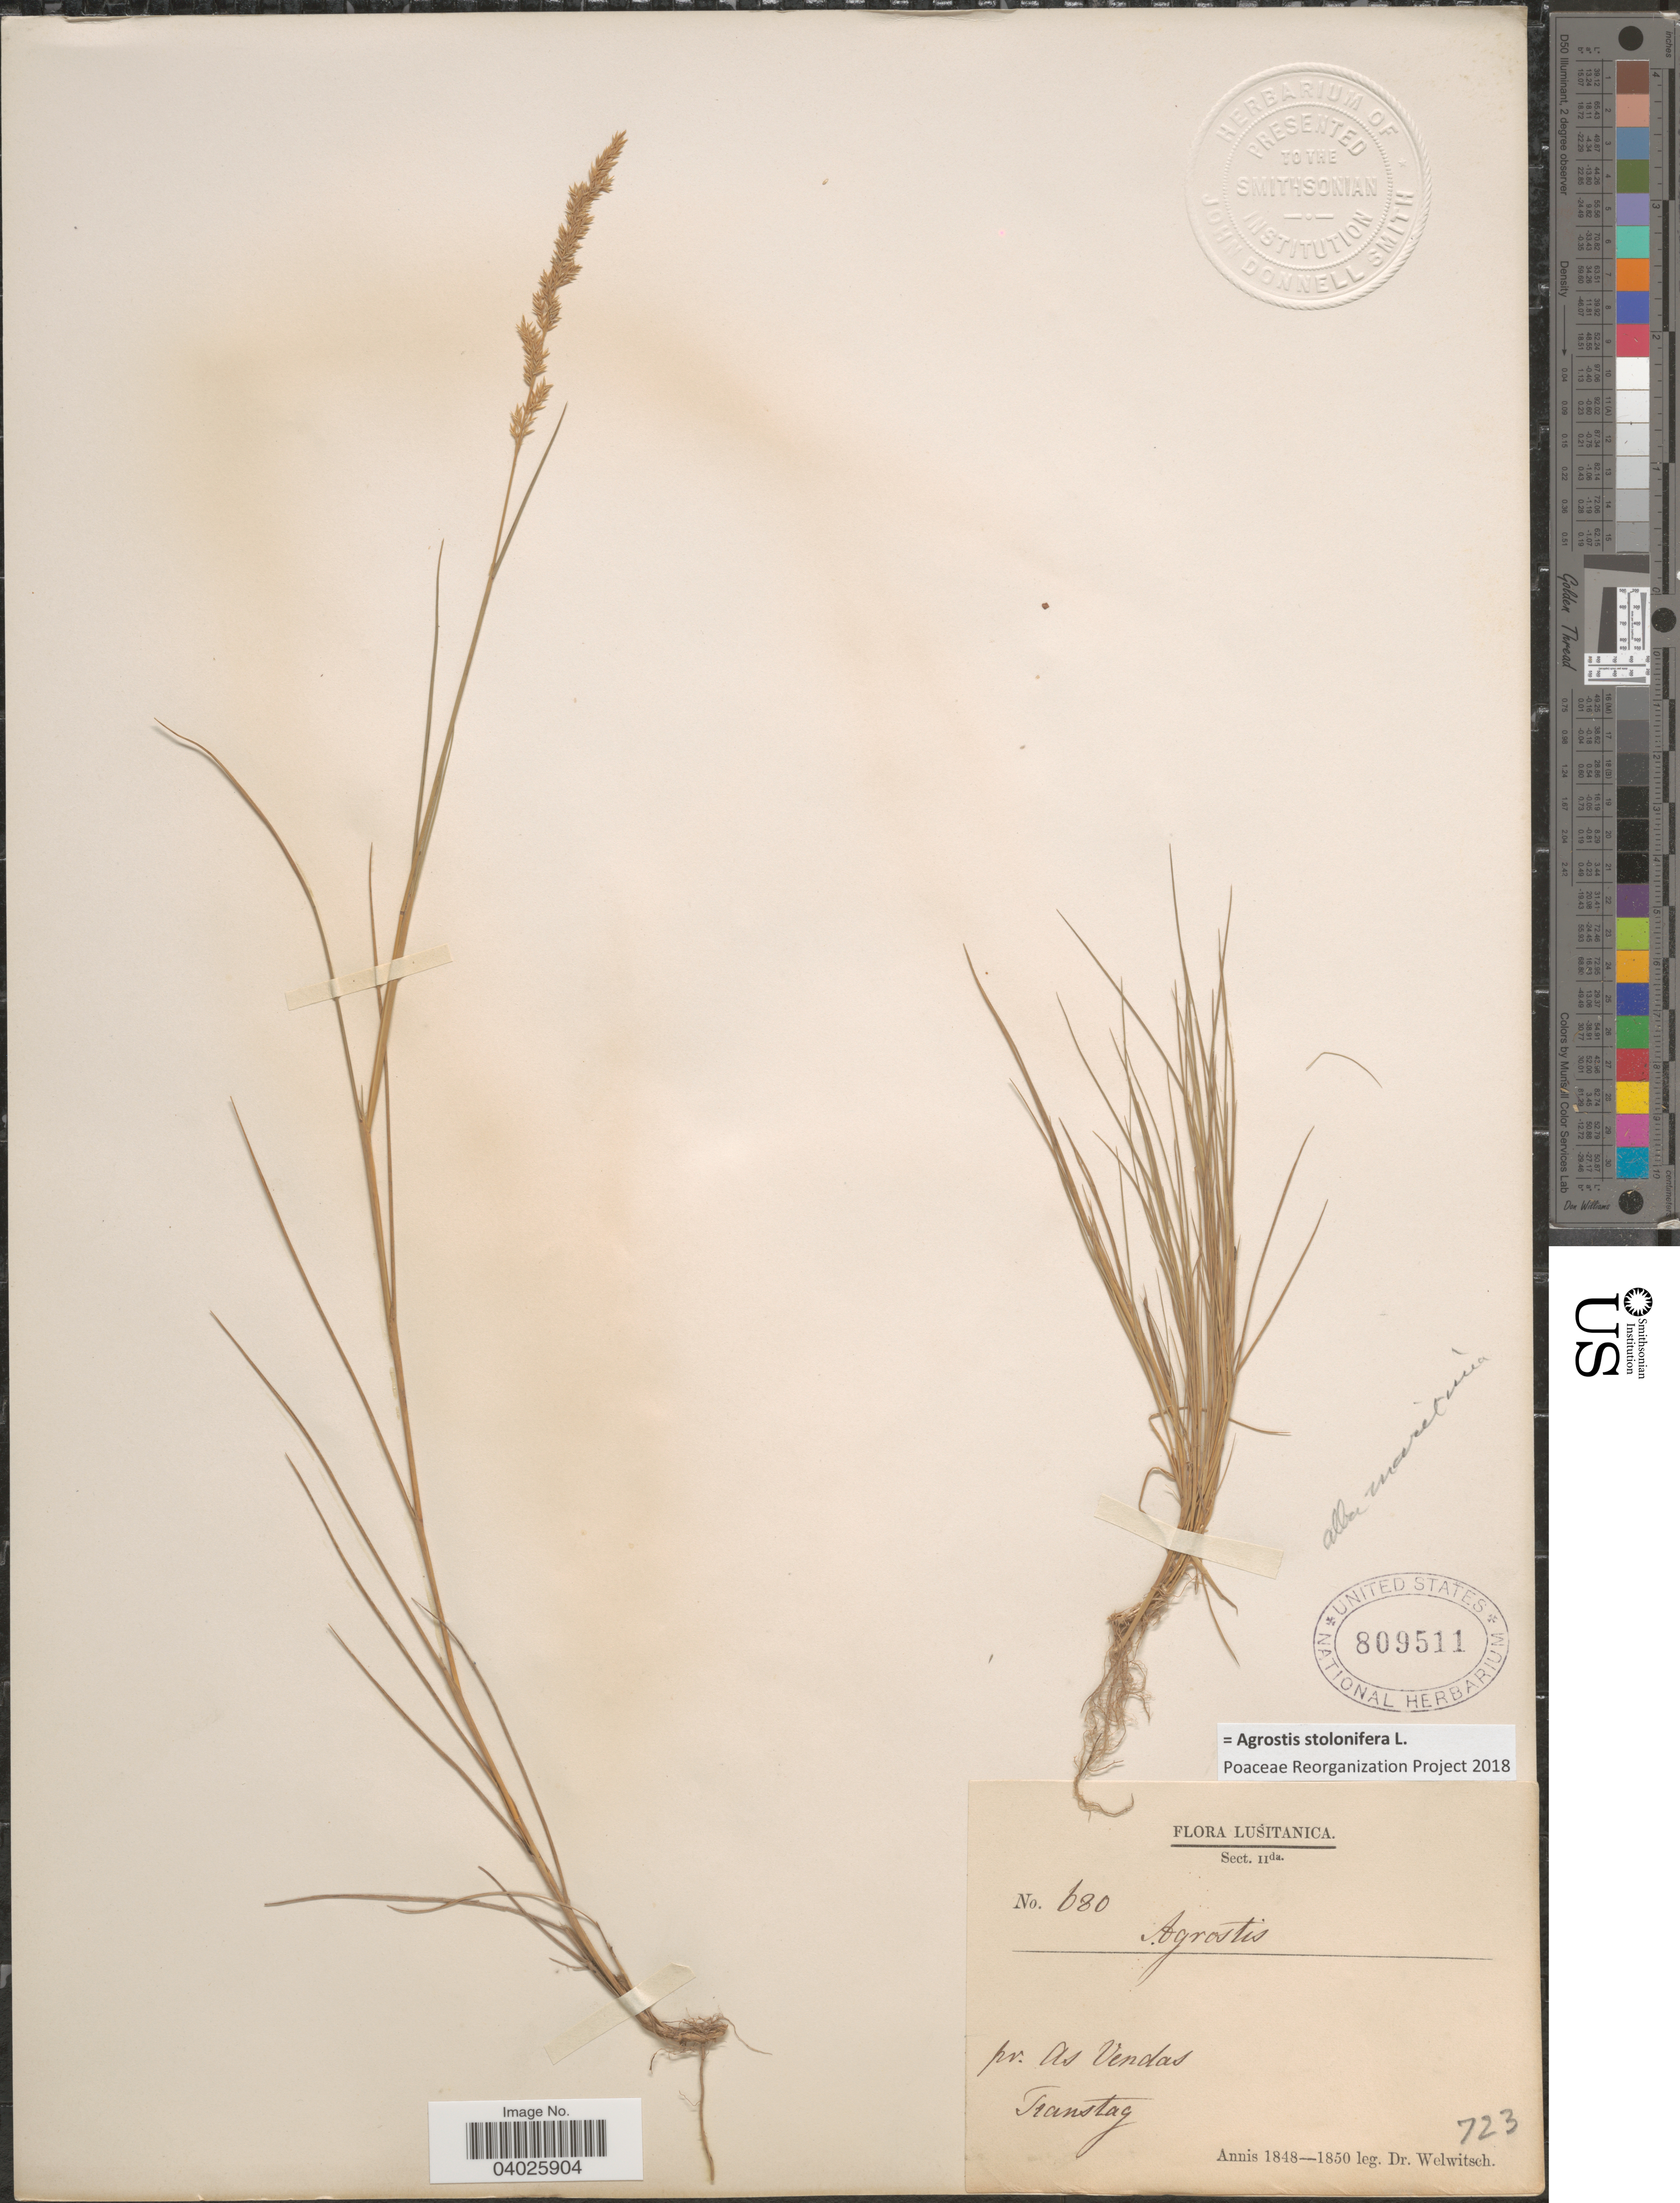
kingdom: Plantae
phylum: Tracheophyta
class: Liliopsida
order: Poales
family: Poaceae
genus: Agrostis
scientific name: Agrostis stolonifera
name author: L.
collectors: -. Welwitsch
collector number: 680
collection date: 1848/1850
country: Portugal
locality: Lusitanica. Pr. As Vendas Franstag.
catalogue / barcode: US 809511